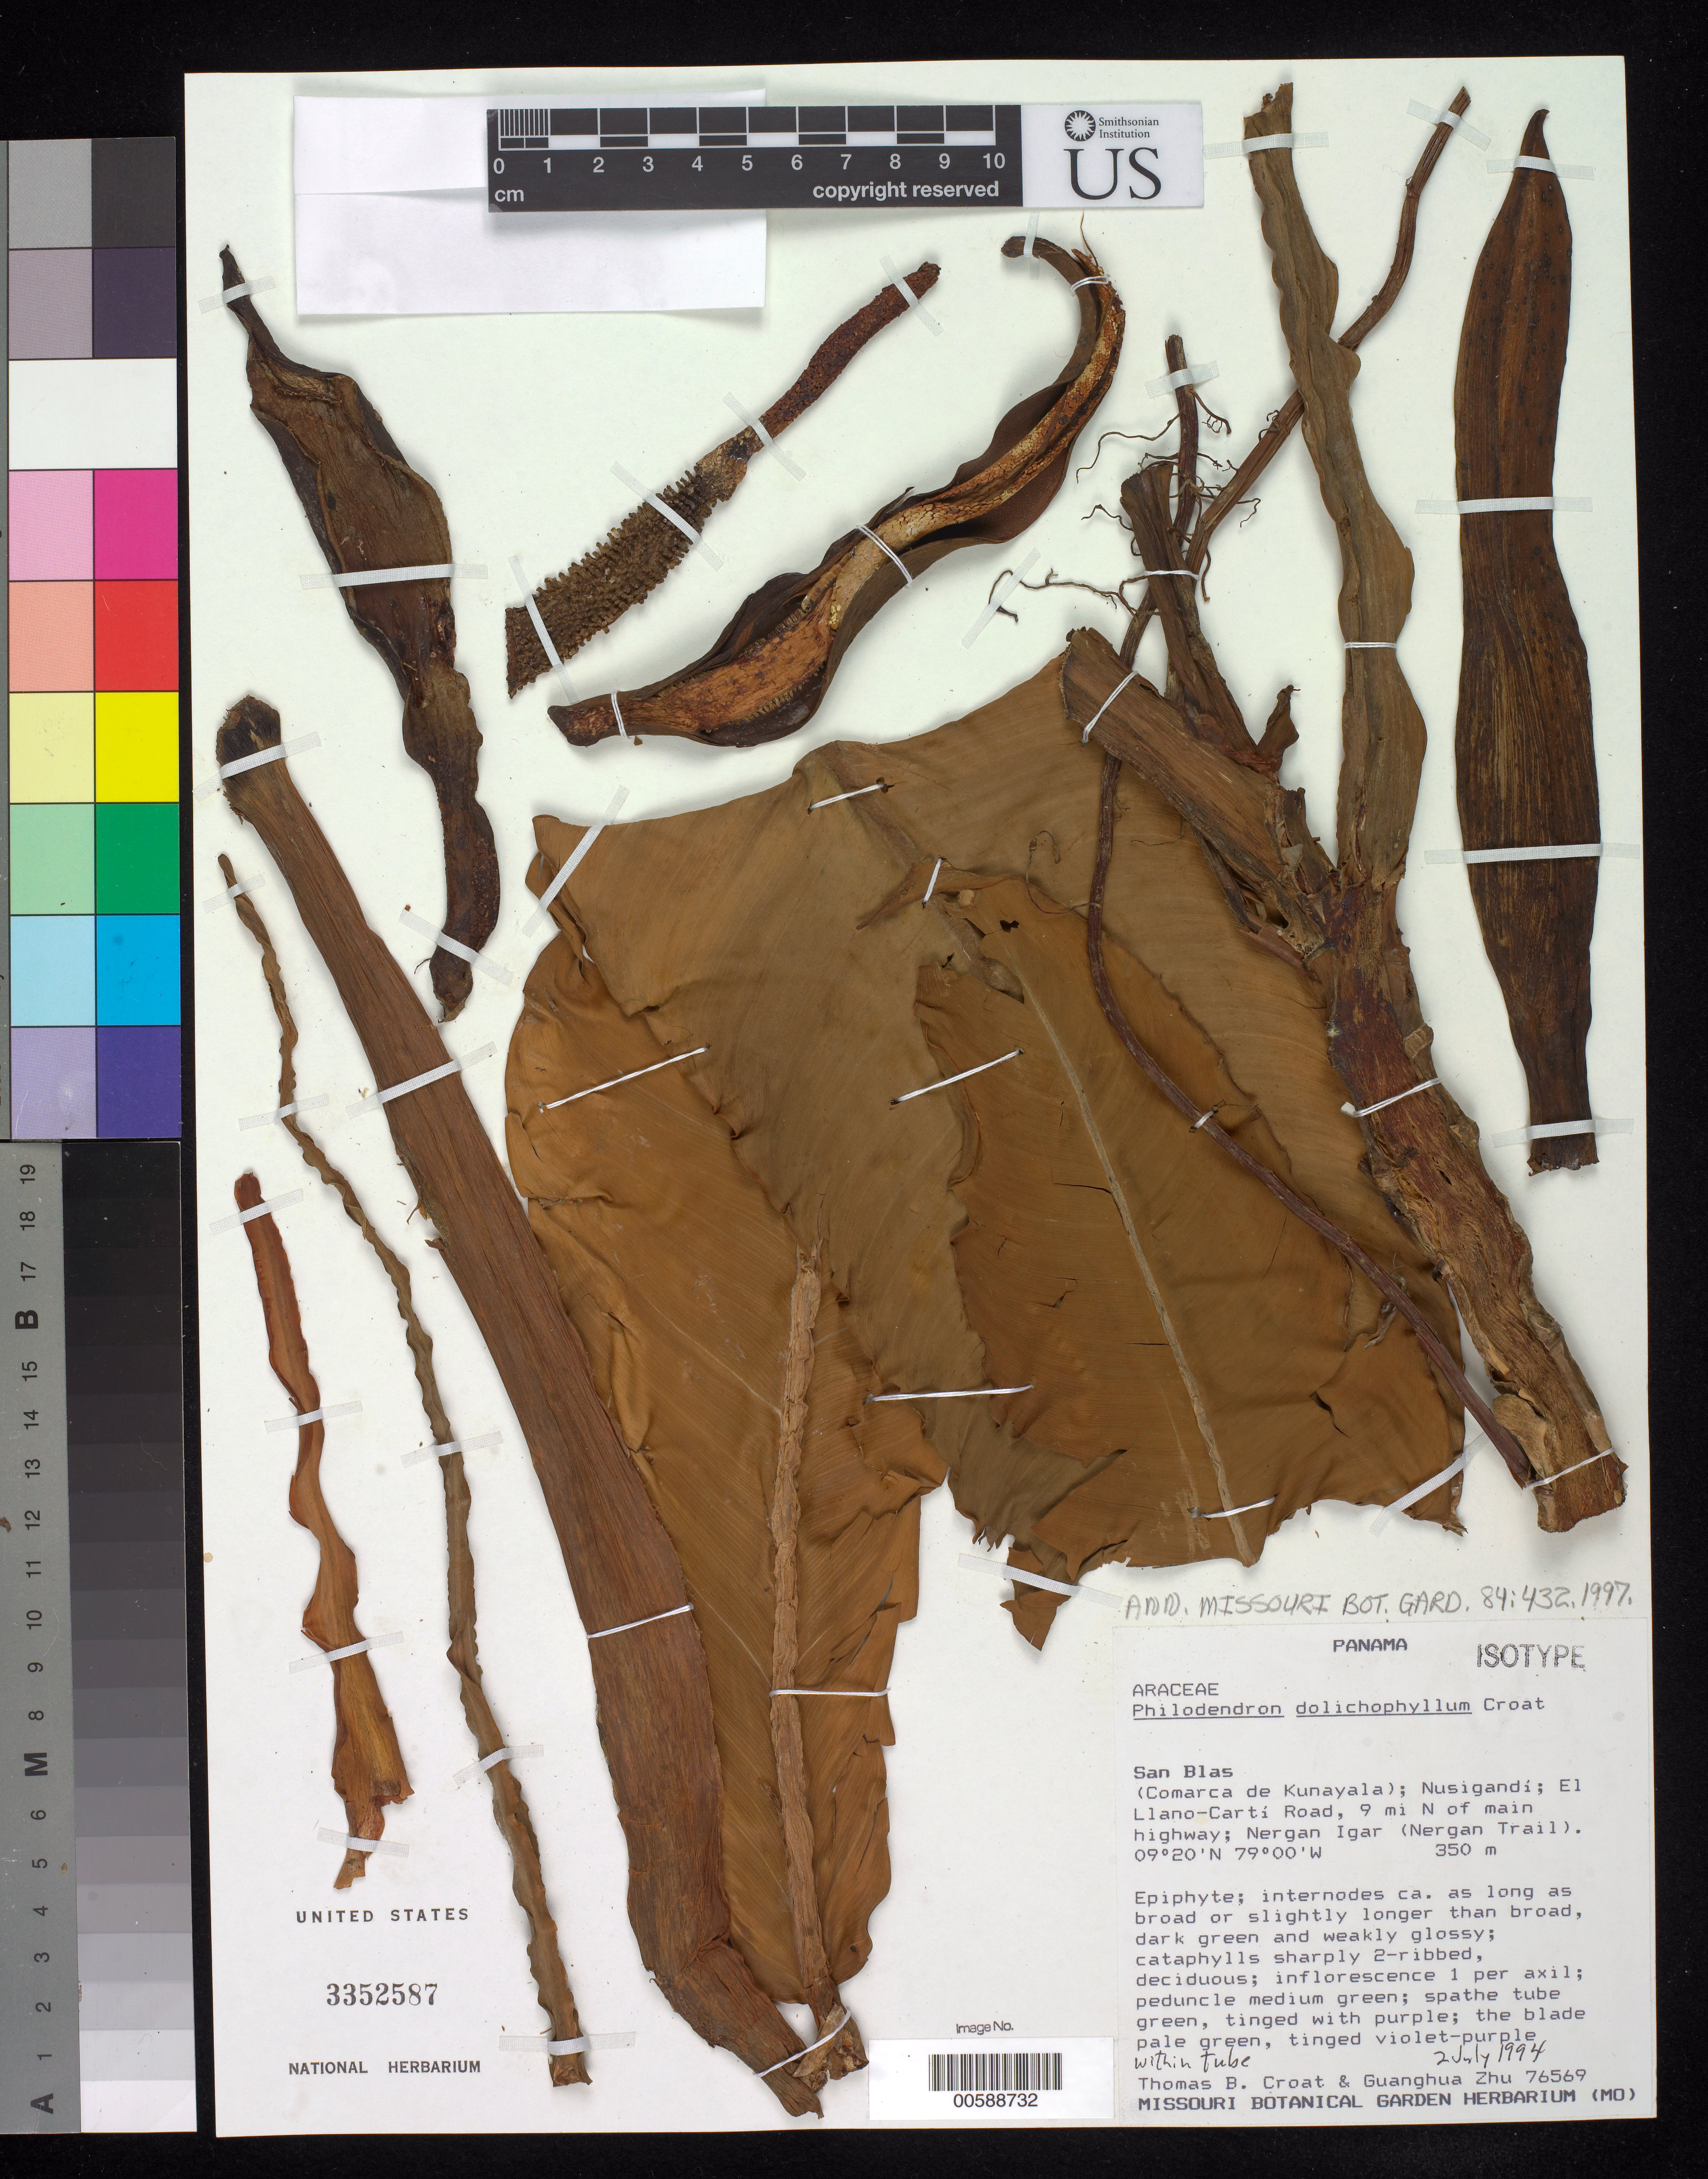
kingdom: Plantae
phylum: Tracheophyta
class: Liliopsida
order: Alismatales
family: Araceae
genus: Philodendron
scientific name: Philodendron dolichophyllum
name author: Croat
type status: Isotype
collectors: T. B. Croat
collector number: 76569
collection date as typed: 02 Jul 1994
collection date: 1994-07-02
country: Panama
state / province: Kuna Yala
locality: Comarca de Kunayala, Nusigandi, ElLlano - Carti road, 9 mi N of main highway, Nergan Igar, Nergen Trail.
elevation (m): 350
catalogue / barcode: US 3352587